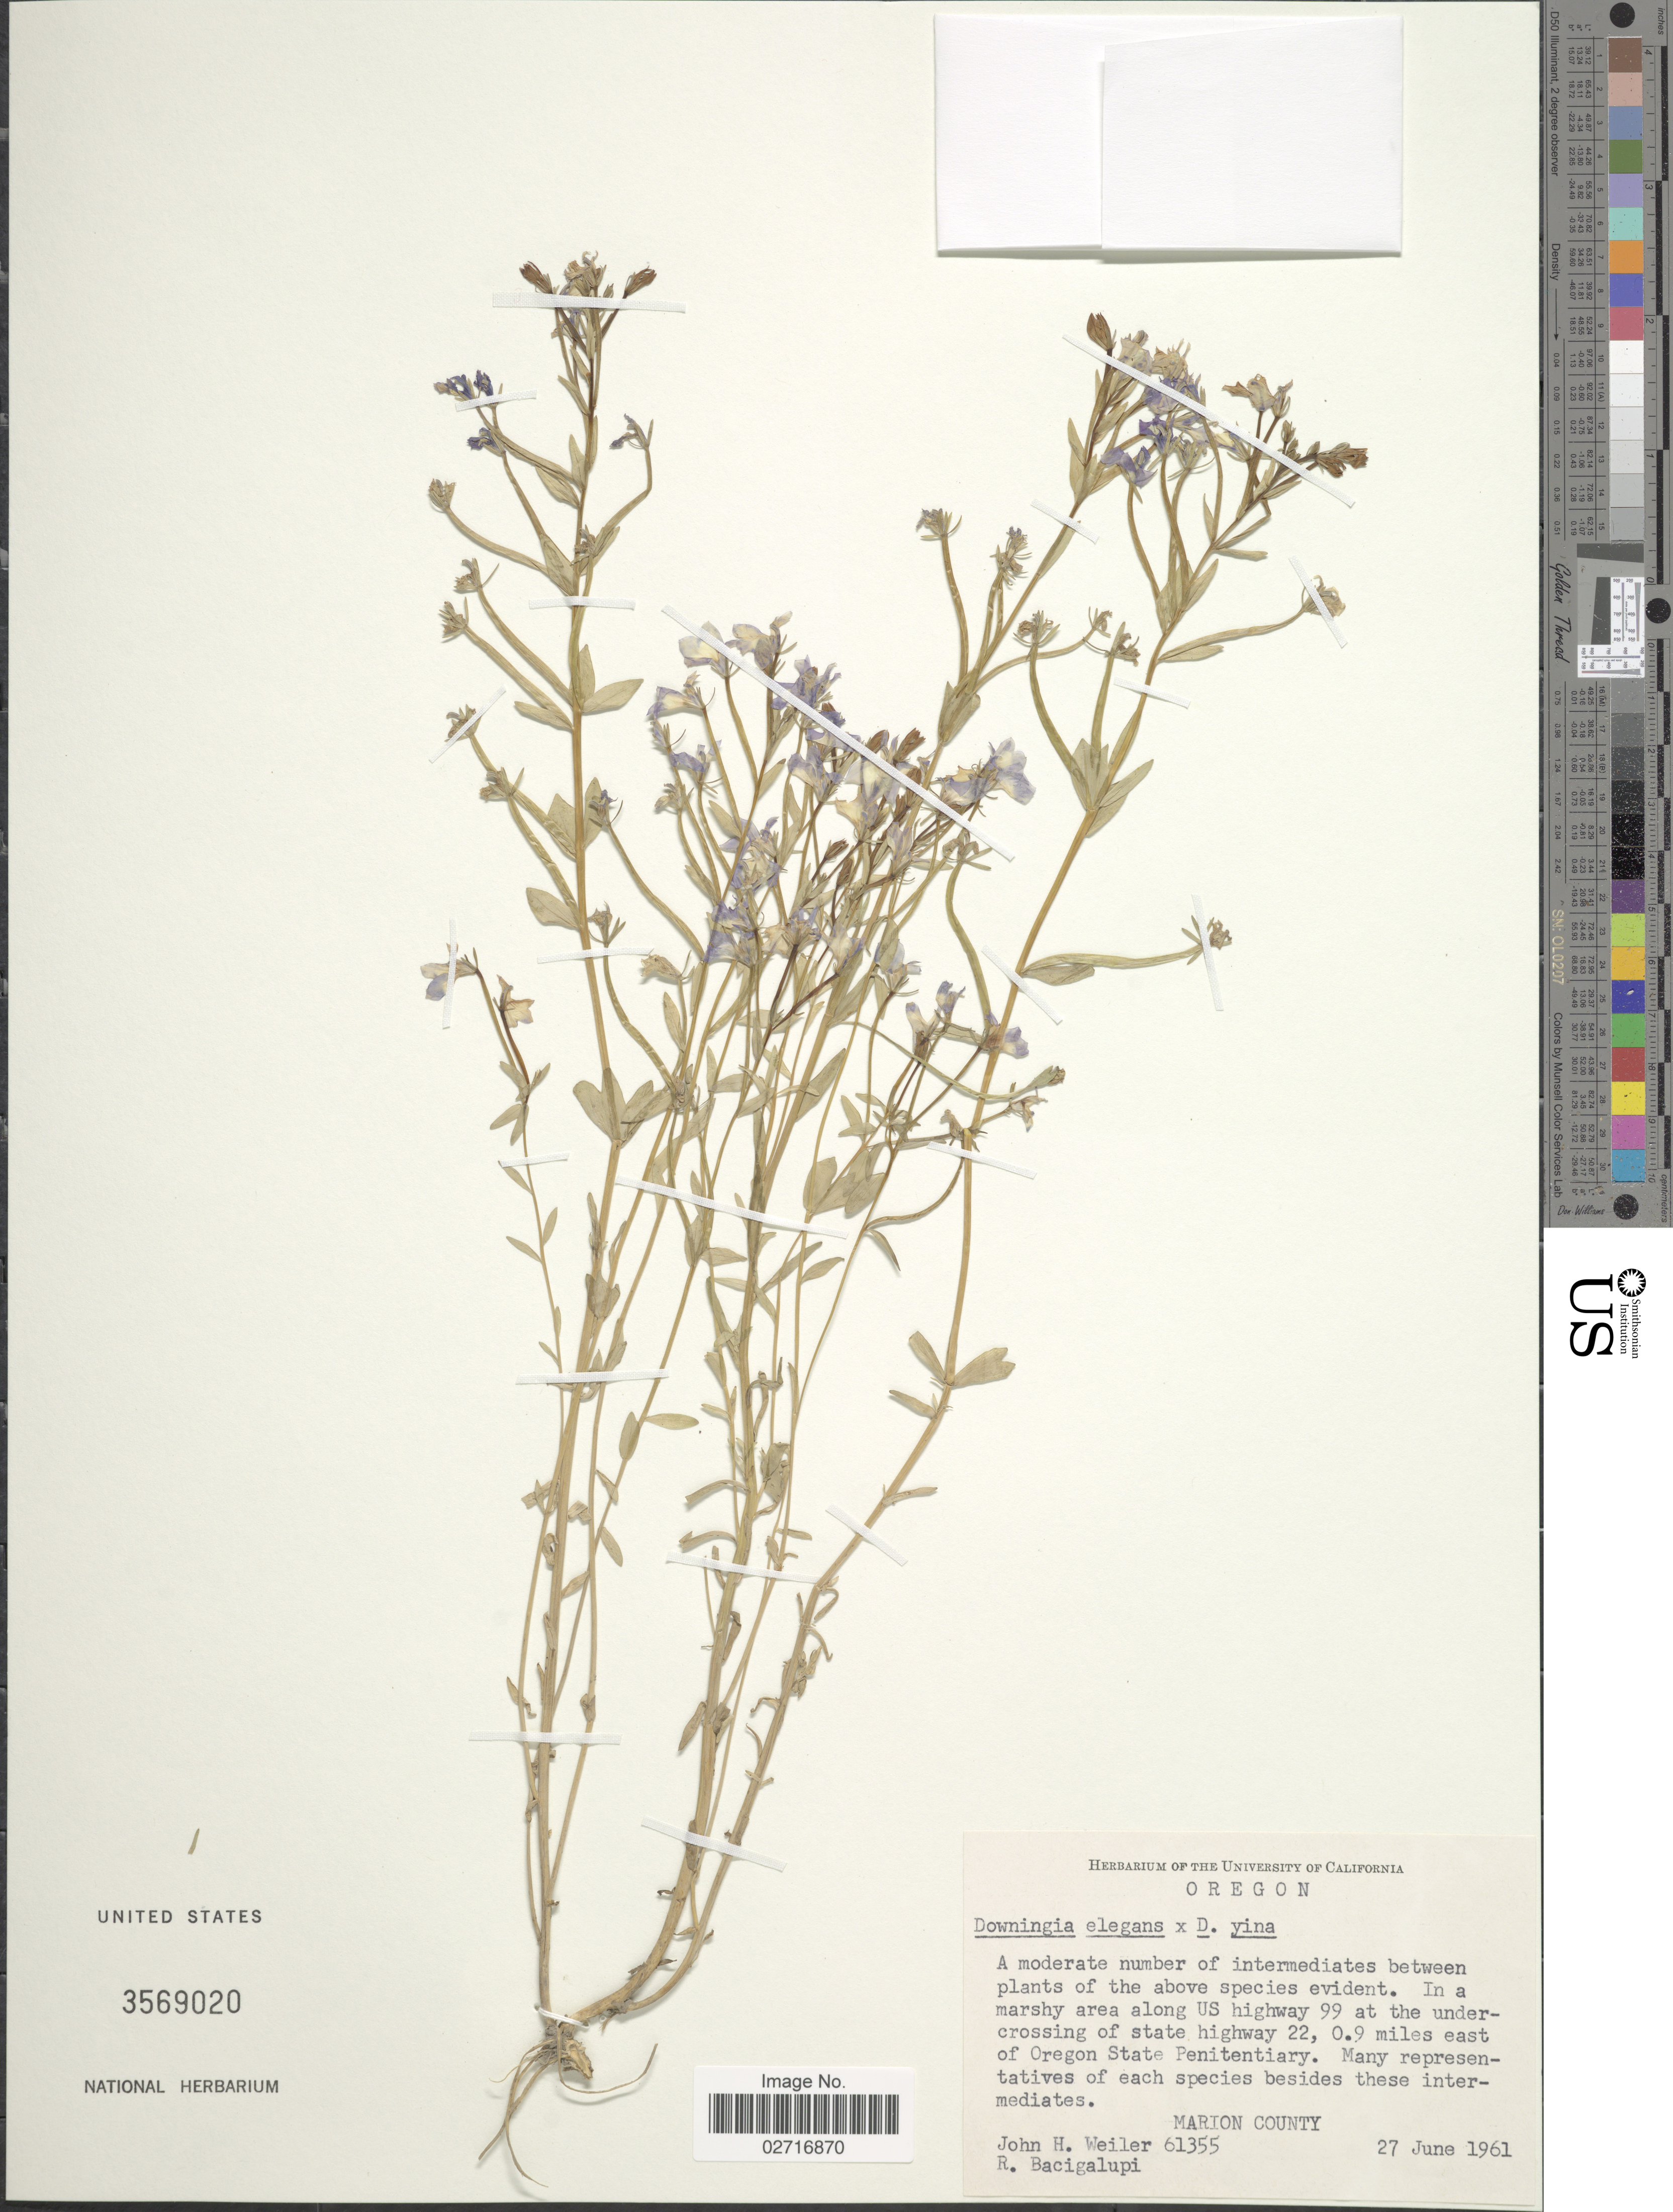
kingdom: Plantae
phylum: Tracheophyta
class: Magnoliopsida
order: Asterales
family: Campanulaceae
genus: Downingia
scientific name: Downingia elegans var. elegans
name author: (Douglas ex Lindl.) Torr. ex A. Gray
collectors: J. H. Weiler & R. Bacigalupi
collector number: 61355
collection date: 1961-06-27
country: United States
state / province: Oregon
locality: In a marshy area along US highway 99 at the undercrossing of state highway 22, 0.9 miles east of Oregon State Penitentiary, Marion County.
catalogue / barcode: US 3569020